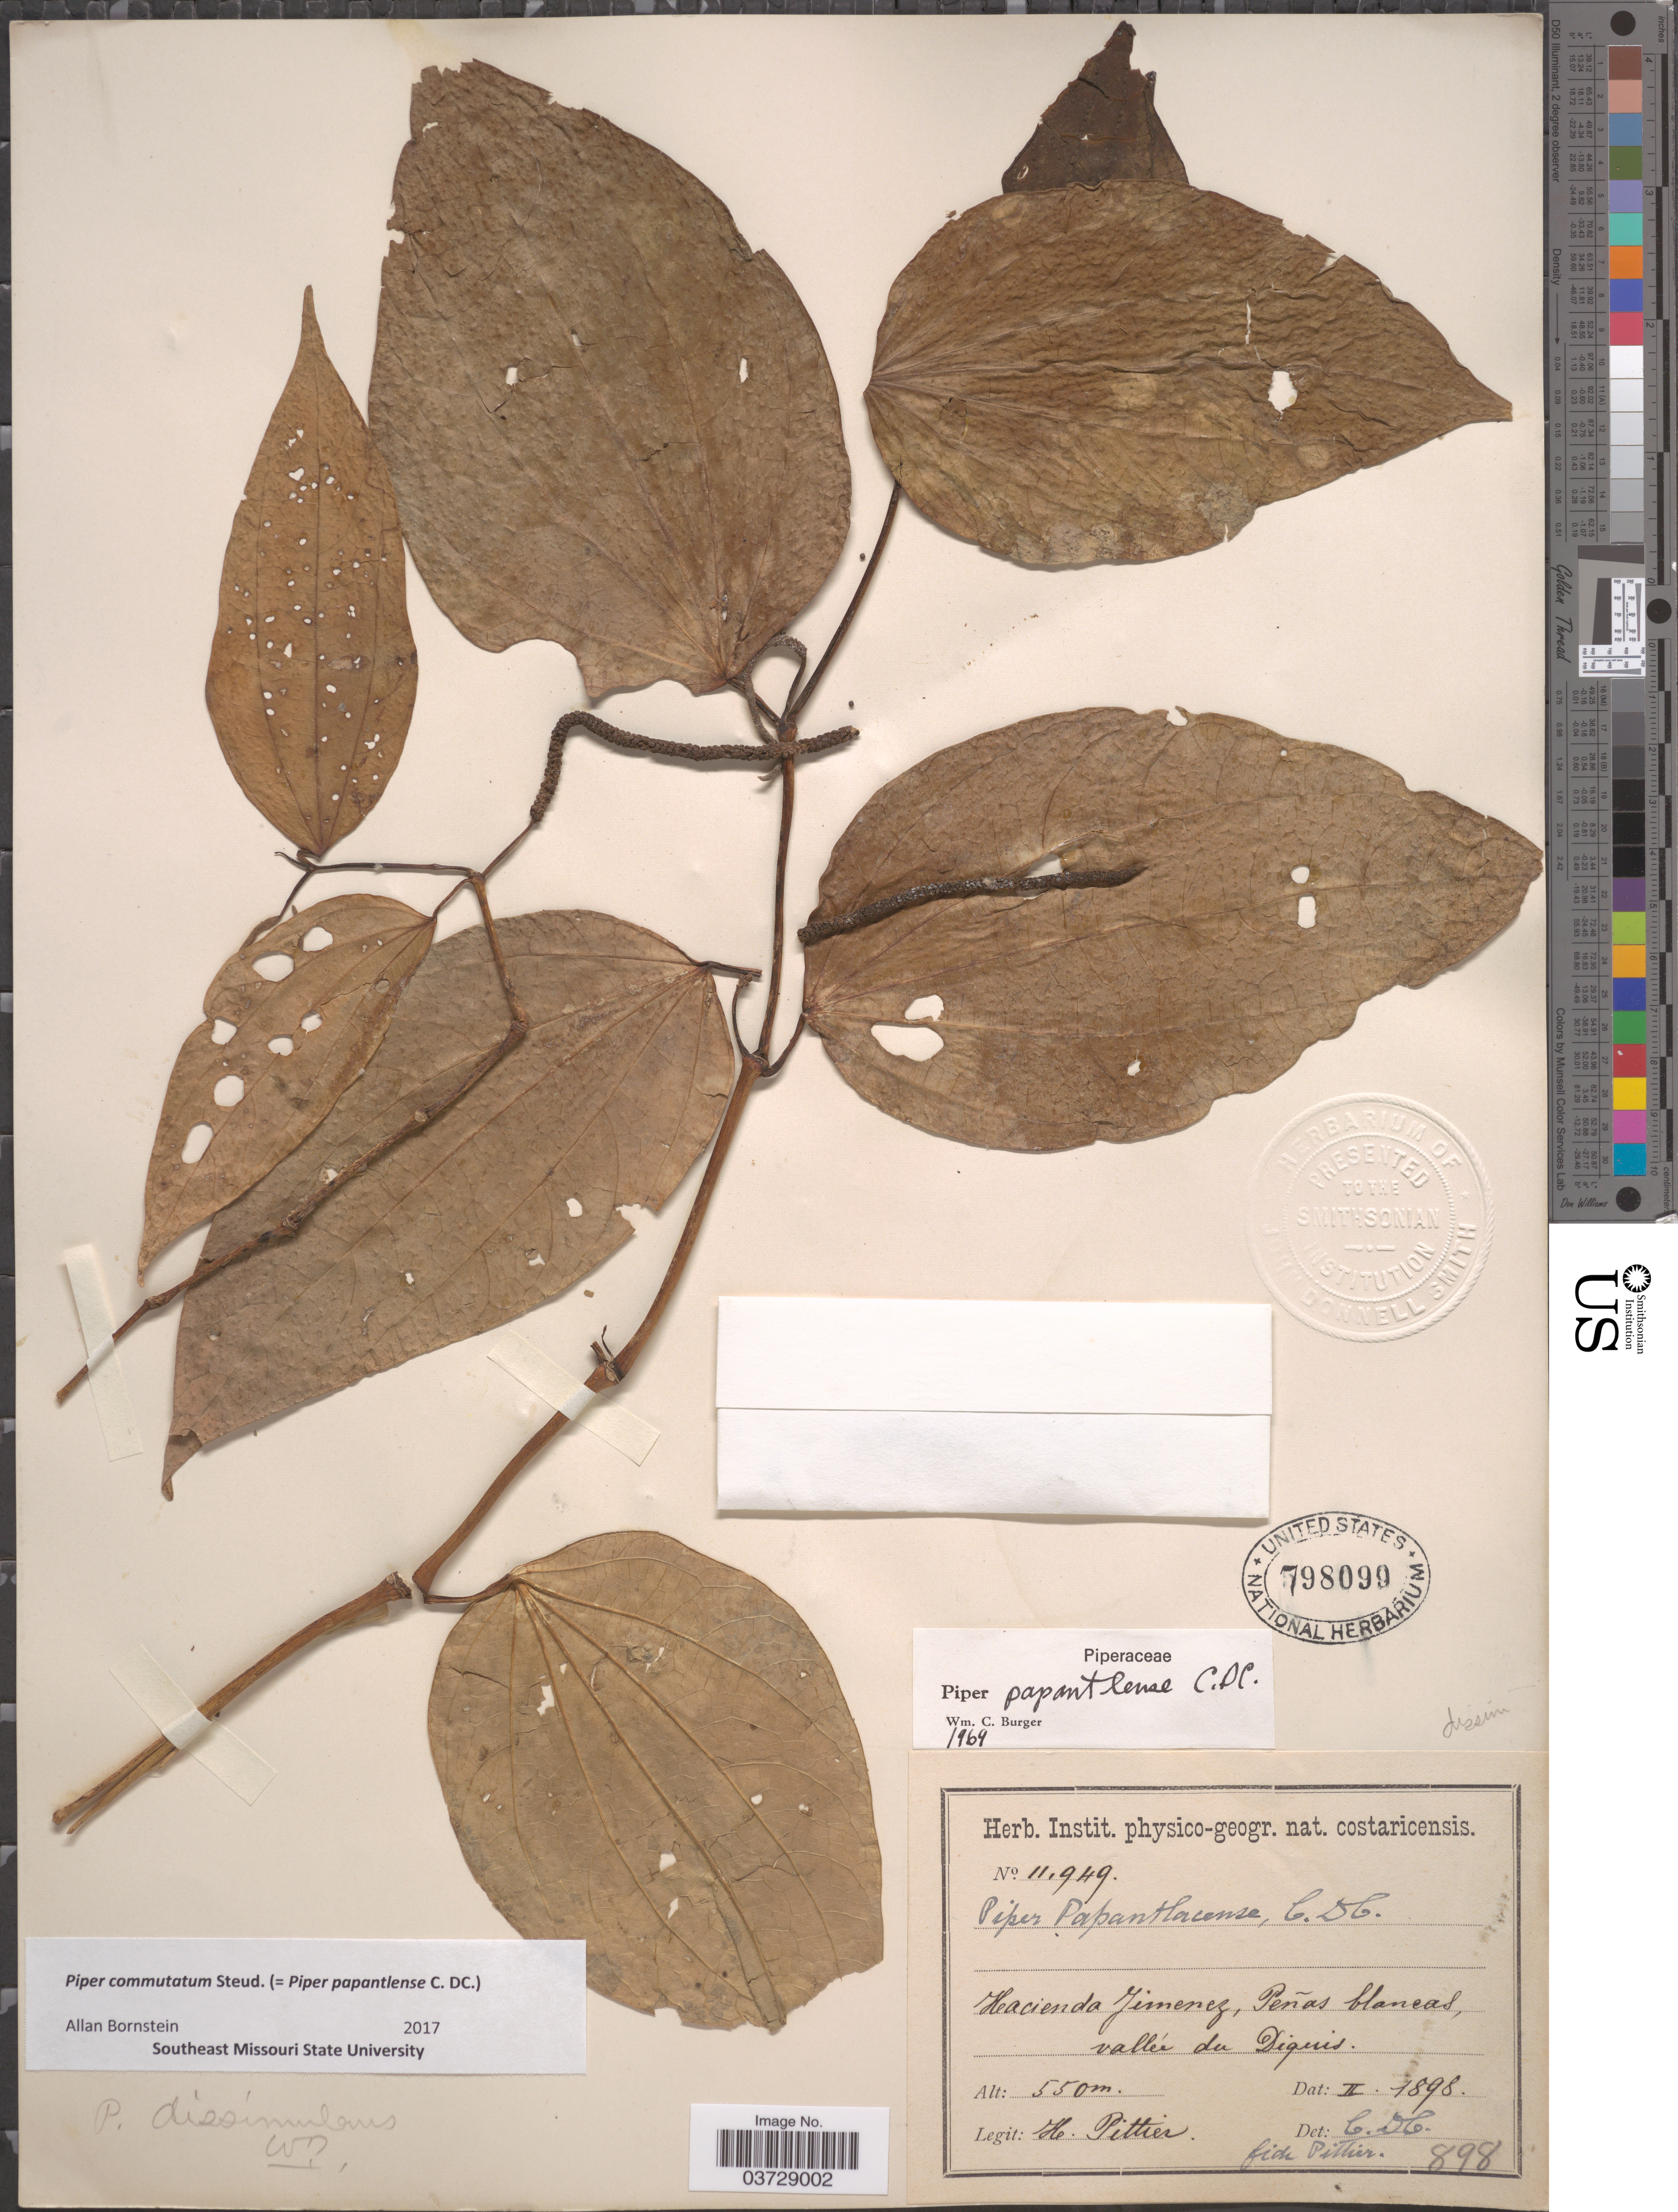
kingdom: Plantae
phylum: Tracheophyta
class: Magnoliopsida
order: Piperales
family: Piperaceae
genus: Piper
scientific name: Piper commutatum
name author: Steud.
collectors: H. F. Pittier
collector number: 11949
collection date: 1898-02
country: Costa Rica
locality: Hacienda Jimenez, Peñas blancas, valleé du Diquis.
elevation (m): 550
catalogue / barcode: US 798099